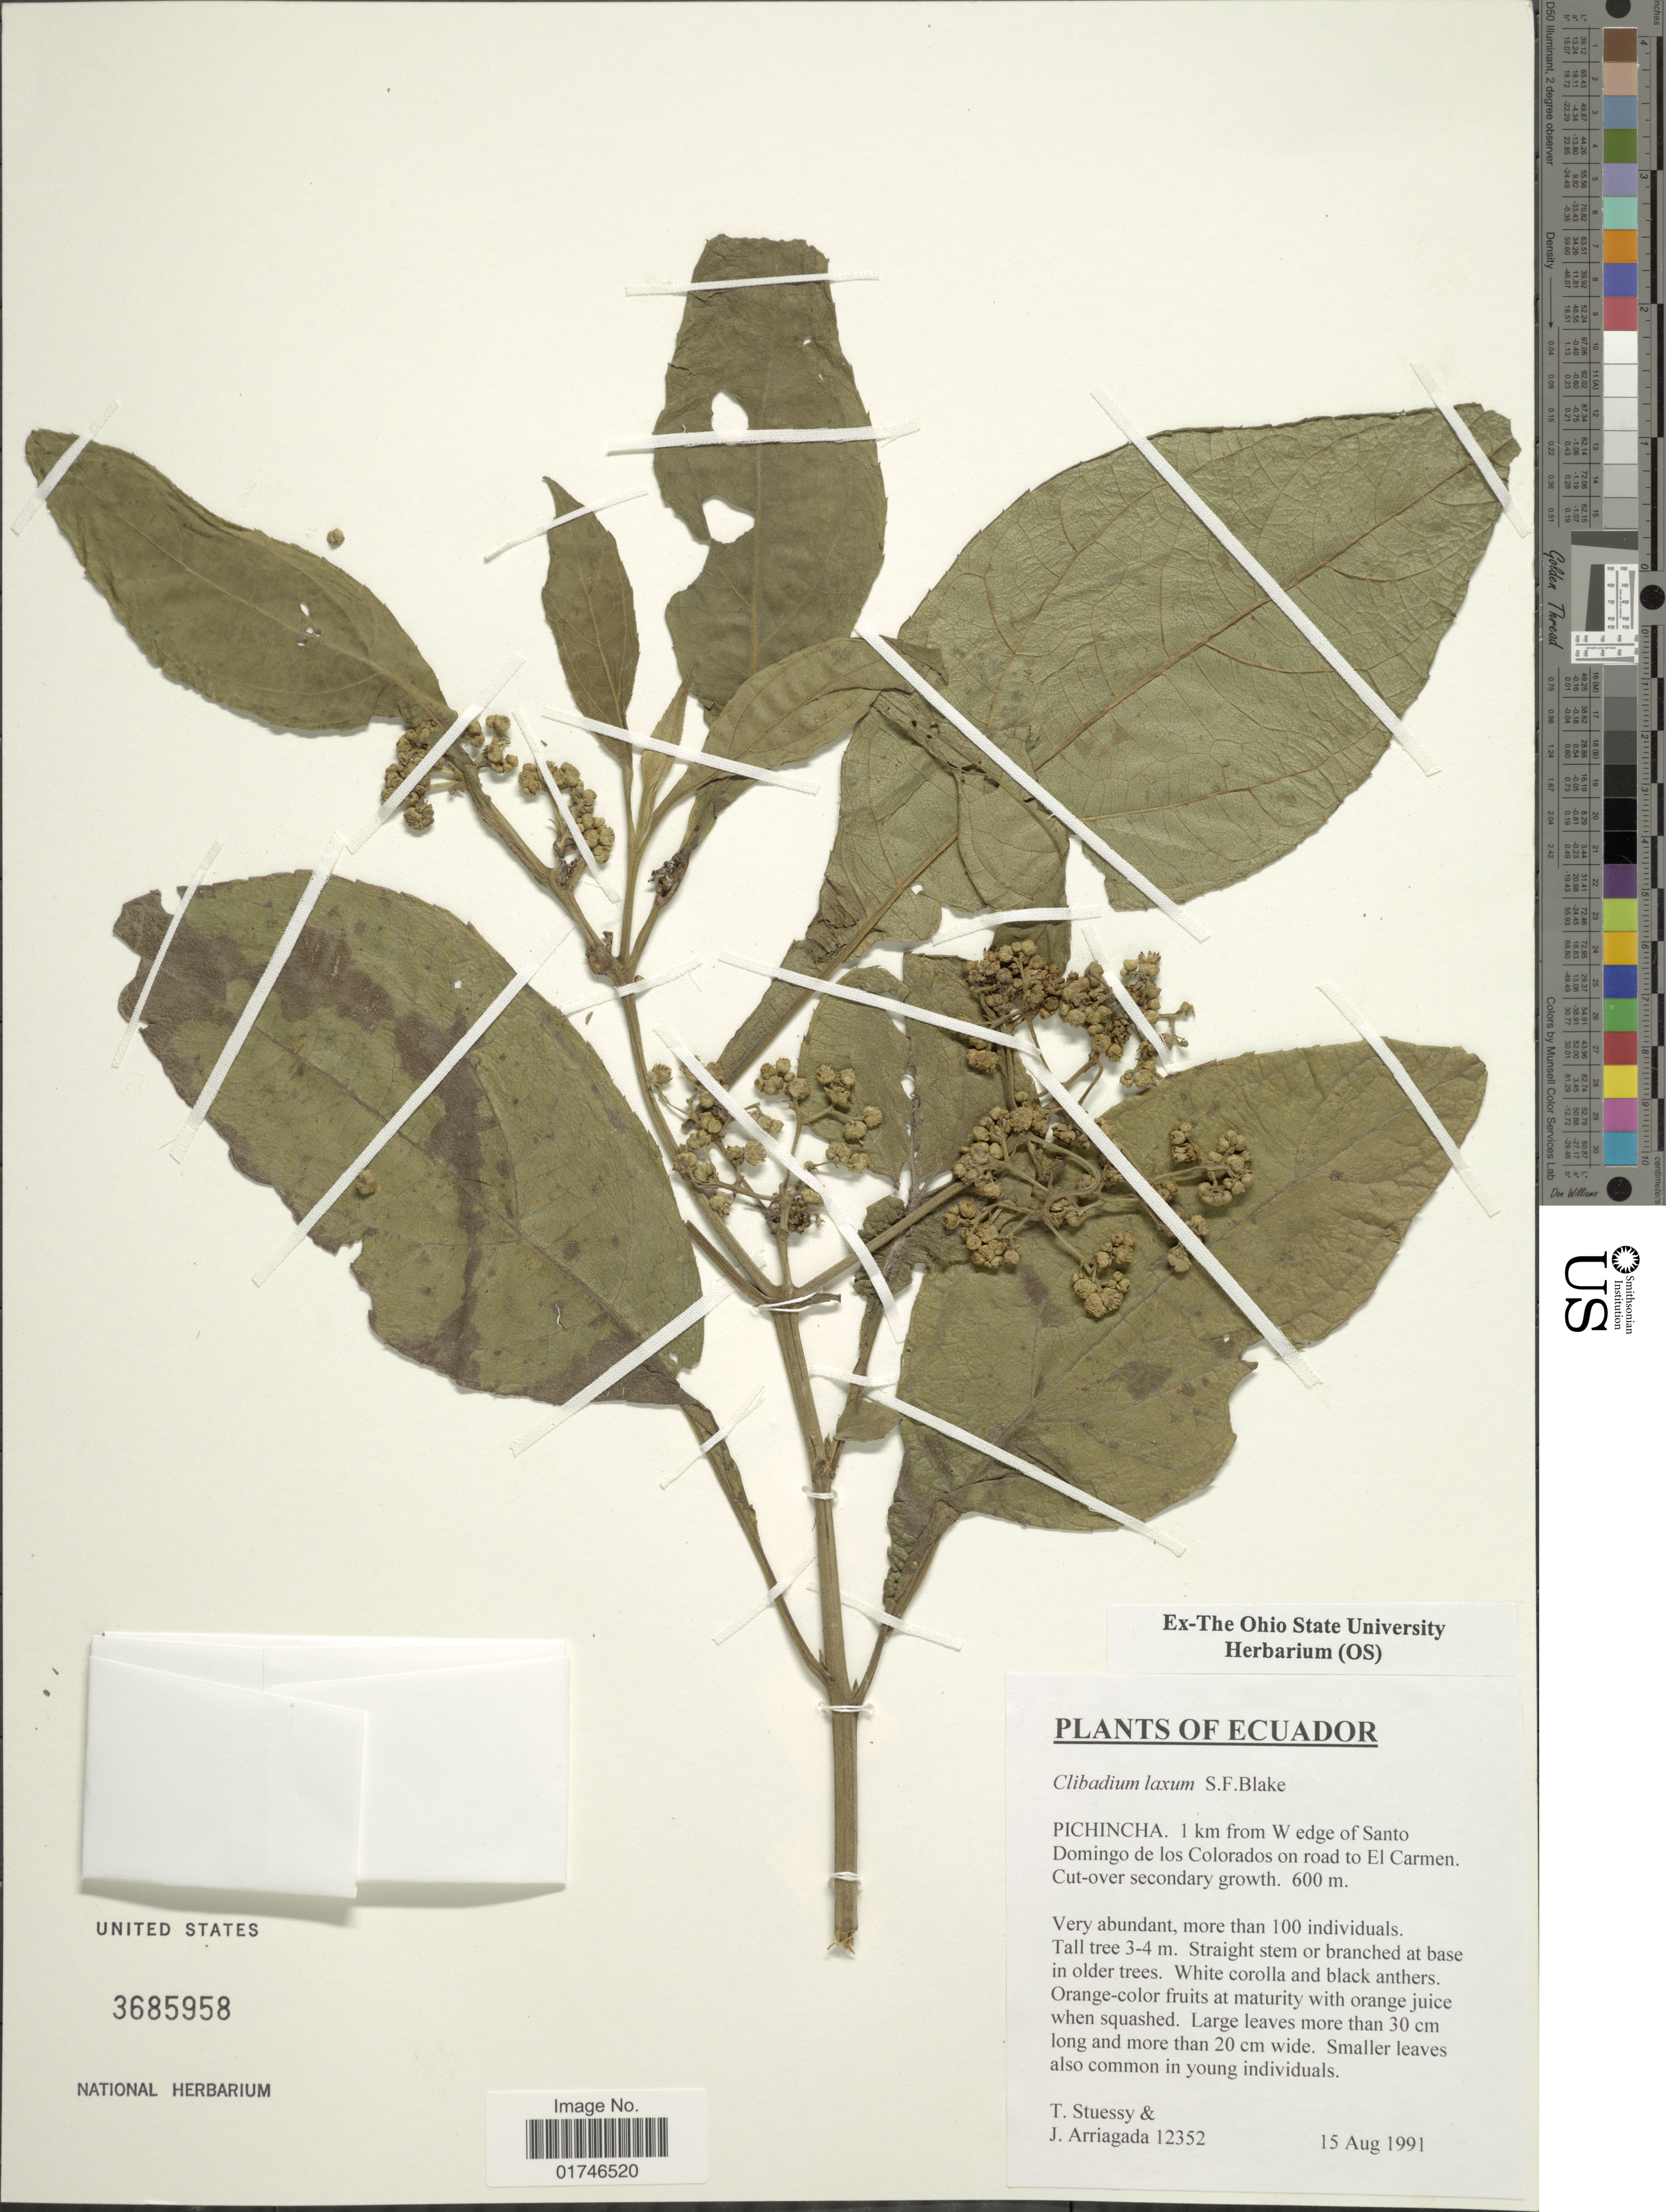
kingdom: Plantae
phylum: Tracheophyta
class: Magnoliopsida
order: Asterales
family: Asteraceae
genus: Clibadium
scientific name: Clibadium laxum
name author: S.F. Blake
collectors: T. Stuessy & J. Arriagada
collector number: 12352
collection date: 1991-08-15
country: Ecuador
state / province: Pichincha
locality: Pichincha, 1 km from W edge of Santo Domingo de los Colorados on road to El Carmen.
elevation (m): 600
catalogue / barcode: US 3685958